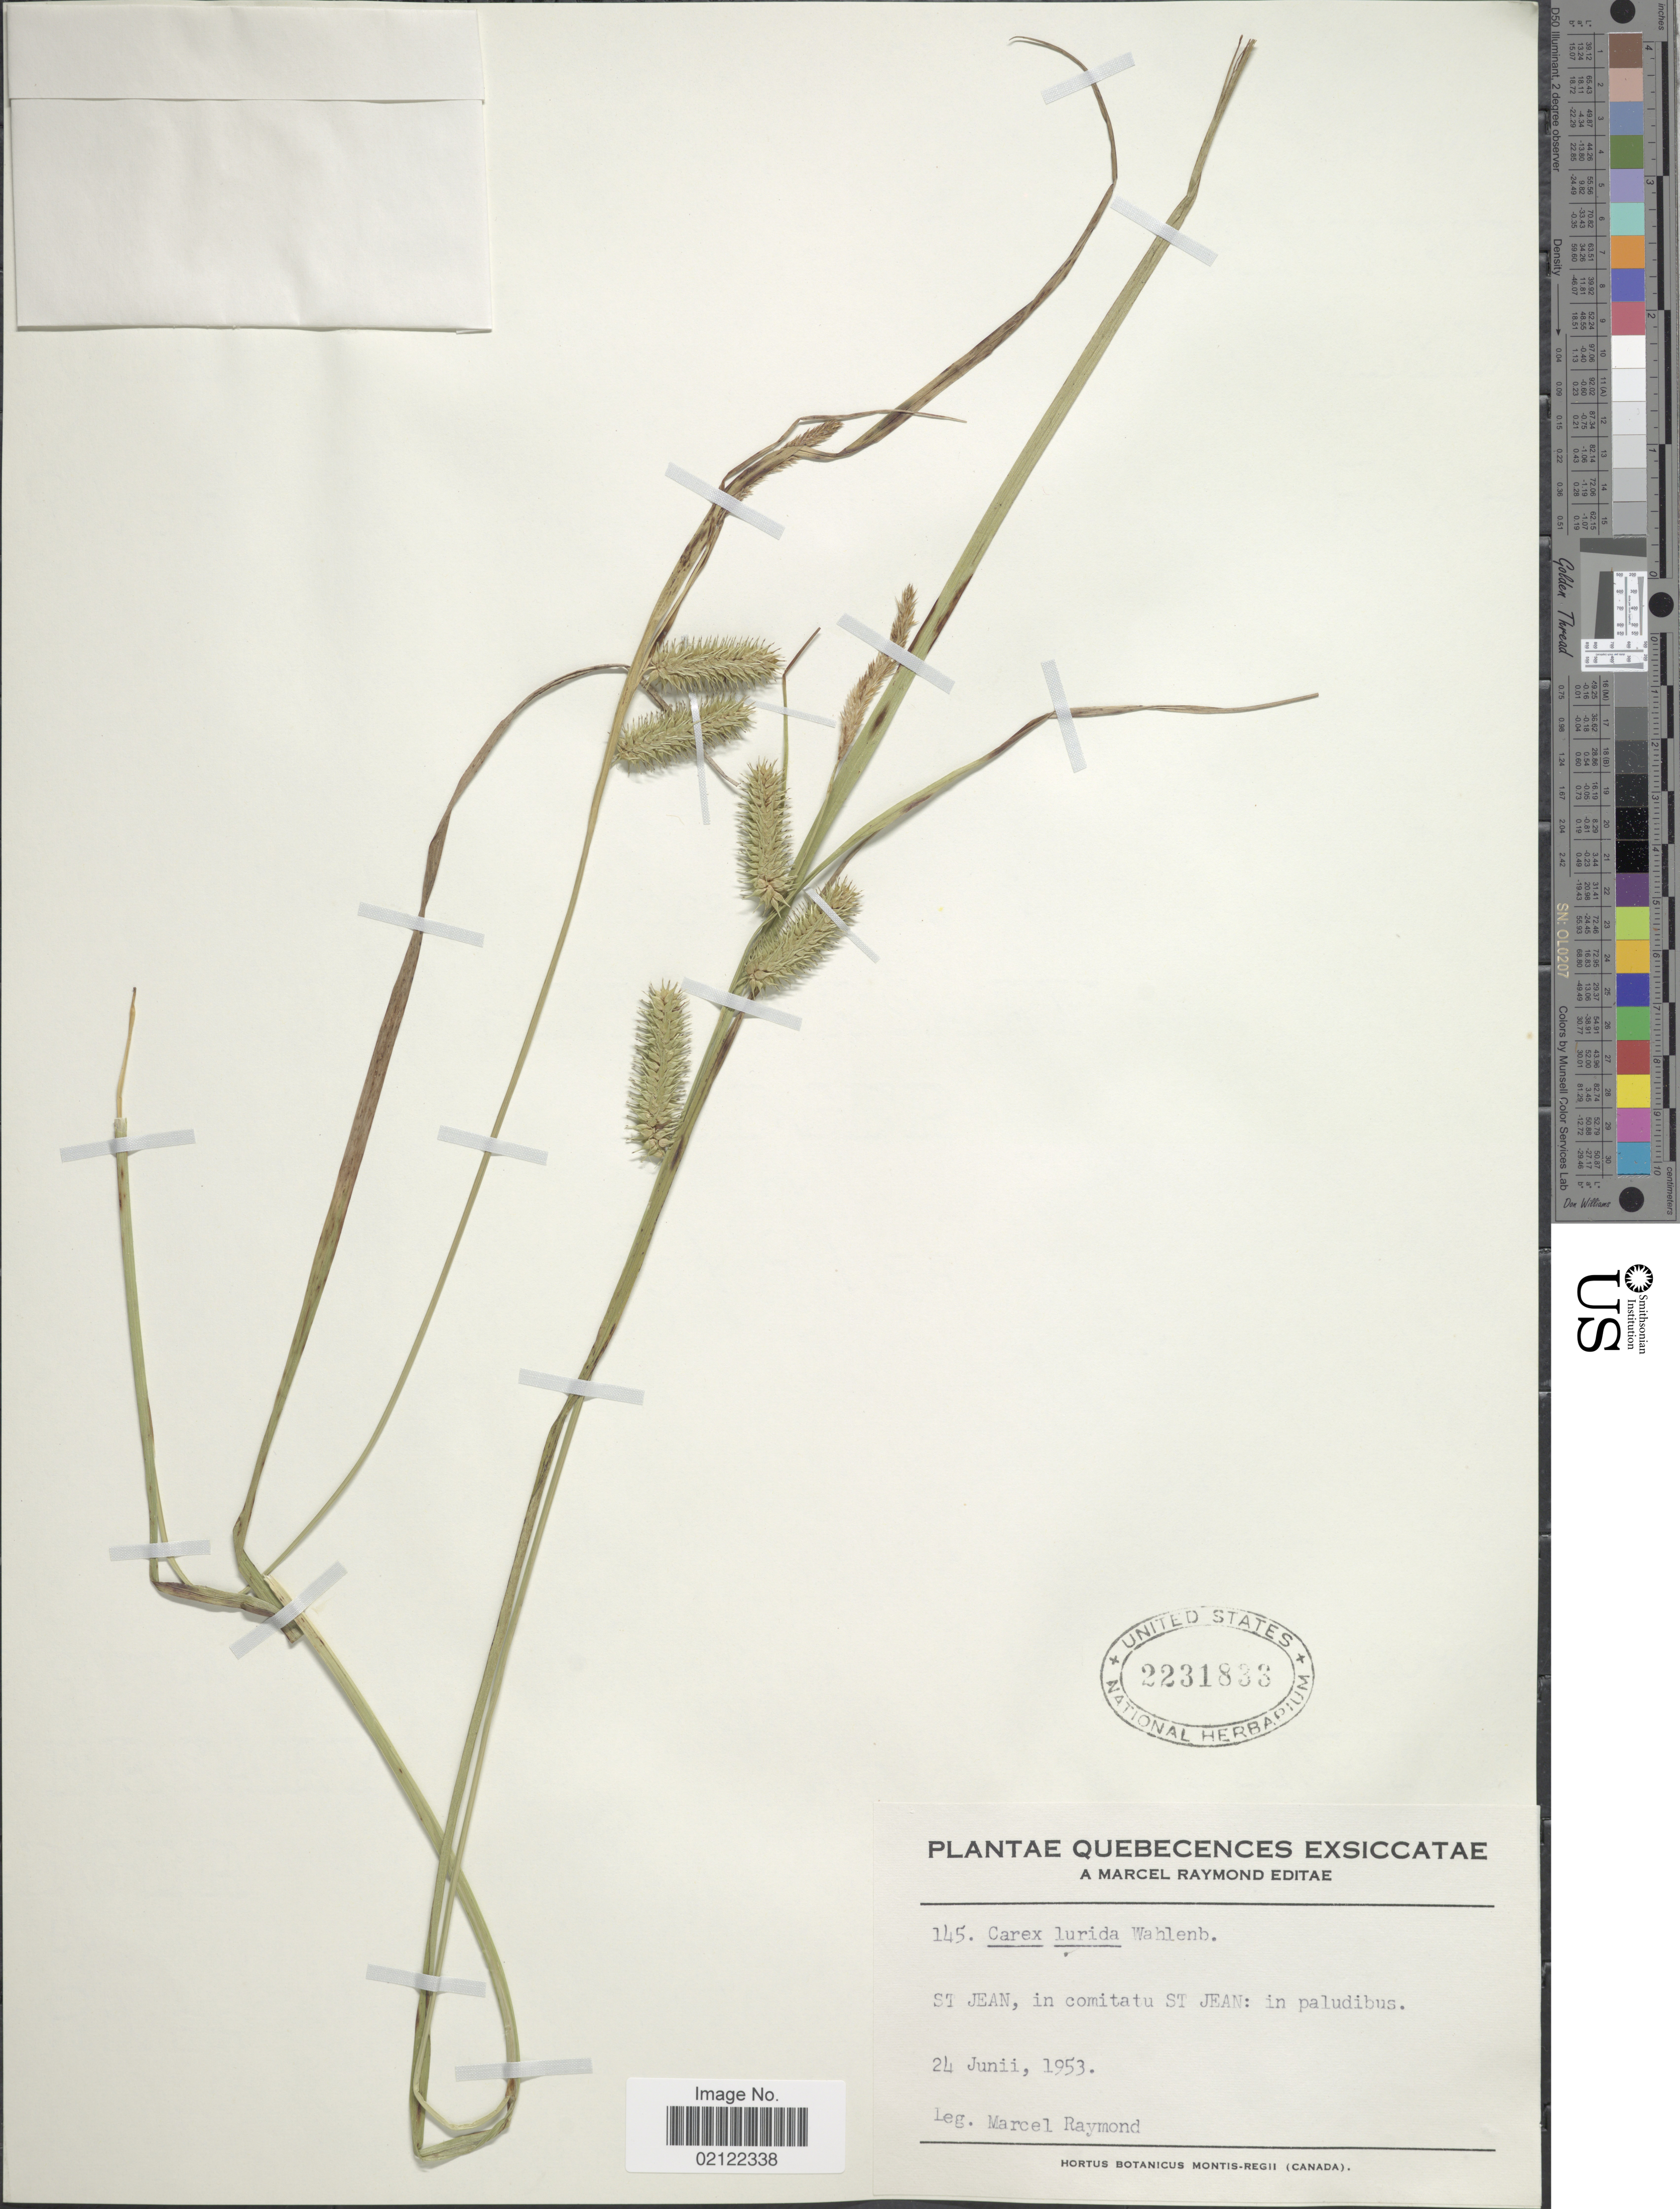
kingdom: Plantae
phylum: Tracheophyta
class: Liliopsida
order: Poales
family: Cyperaceae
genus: Carex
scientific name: Carex lurida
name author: Wahlenb.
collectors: M. Raymond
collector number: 145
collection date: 1953-06-24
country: Canada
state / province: Quebec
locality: Quebecences. St Jean, in comitatu St Jean: in paludibus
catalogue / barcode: US 2231833